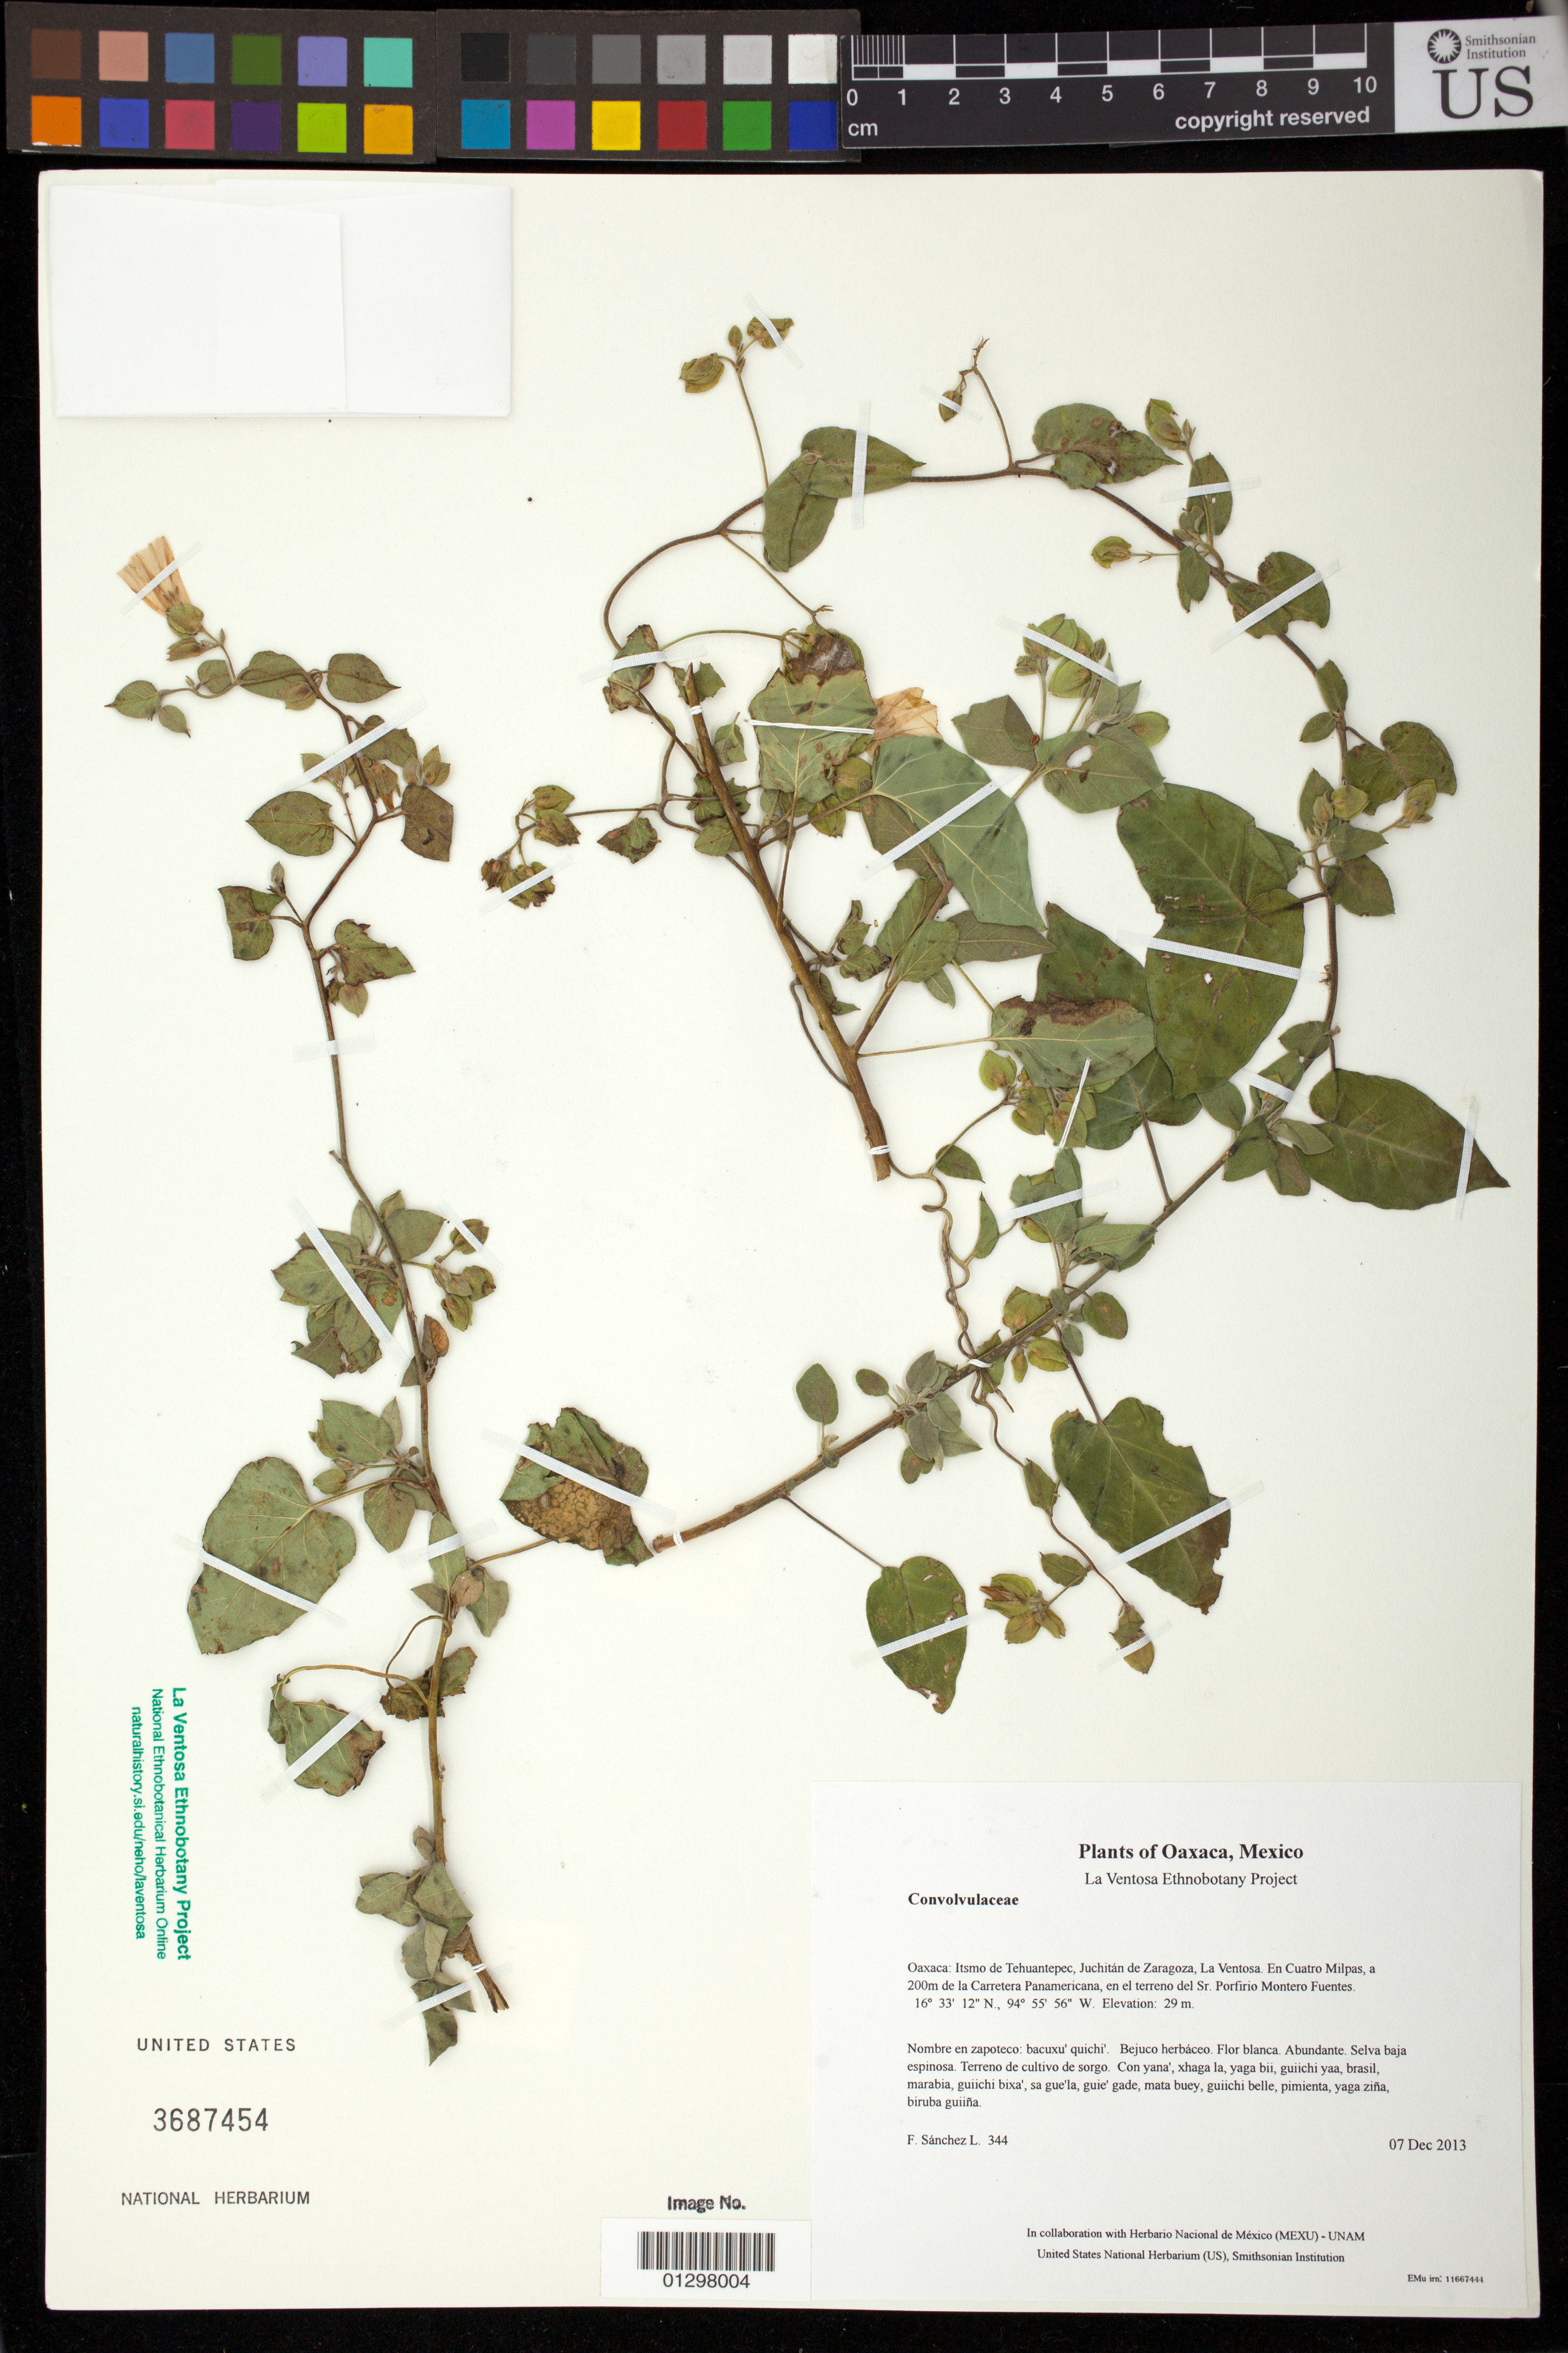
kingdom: Plantae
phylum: Tracheophyta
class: Magnoliopsida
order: Solanales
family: Convolvulaceae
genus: Jacquemontia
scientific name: Jacquemontia mexicana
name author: (Loes.) Standl. & Steyerm.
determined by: Velasco G., Kenia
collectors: F. Sánchez L.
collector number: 344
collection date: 2013-12-07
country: Mexico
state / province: Oaxaca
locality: Itsmo de Tehuantepec, Juchitán de Zaragoza, La Ventosa. En Cuatro Milpas, a 200m de la Carretera Panamericana, en el terreno del Sr. Porfirio Montero Fuentes.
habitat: Selva baja espinosa. Terreno de cultivo de sorgo.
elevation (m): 29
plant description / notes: JEBOT, MEXU, SERO, US; Luba'. Guie' naquichi'. Stale.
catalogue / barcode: US 3687454